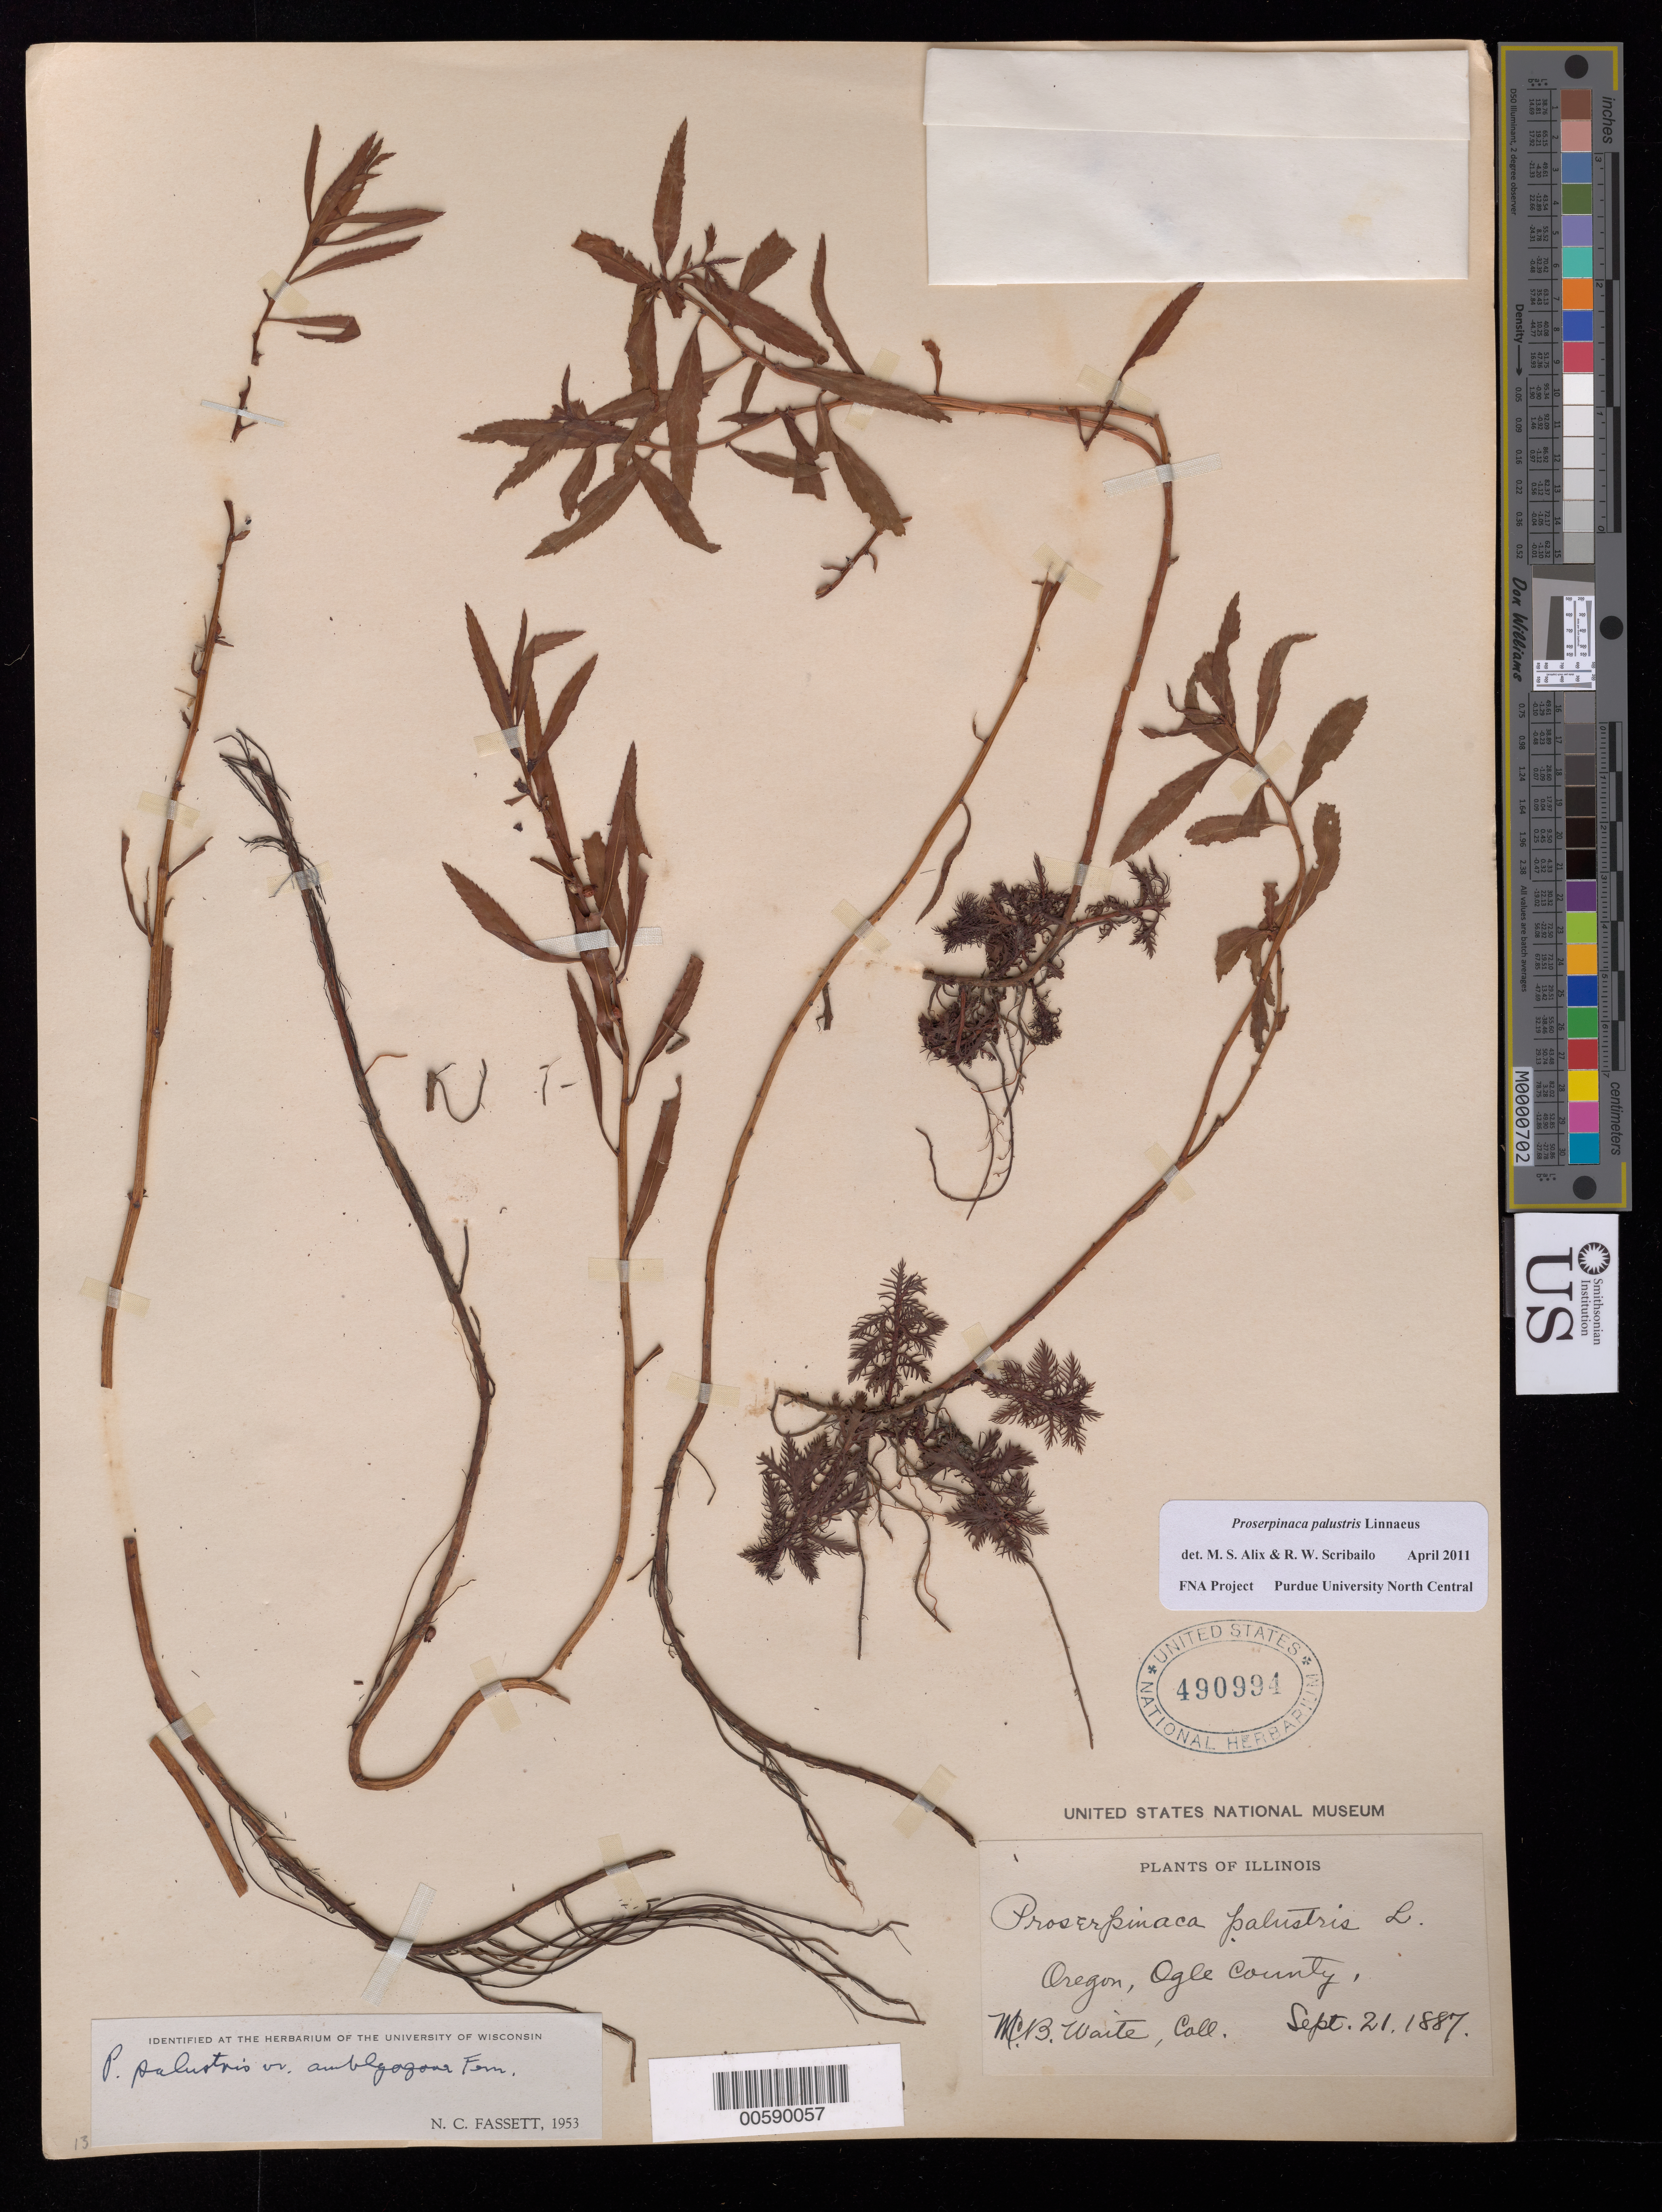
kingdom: Plantae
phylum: Tracheophyta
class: Magnoliopsida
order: Saxifragales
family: Haloragaceae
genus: Proserpinaca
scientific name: Proserpinaca palustris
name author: L.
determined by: Scribailo, R. W.; Alix, M. S.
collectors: M. Waite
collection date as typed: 21 Sep 1887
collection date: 1887-09-21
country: United States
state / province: Illinois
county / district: Ogle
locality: Oregon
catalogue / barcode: US 490994